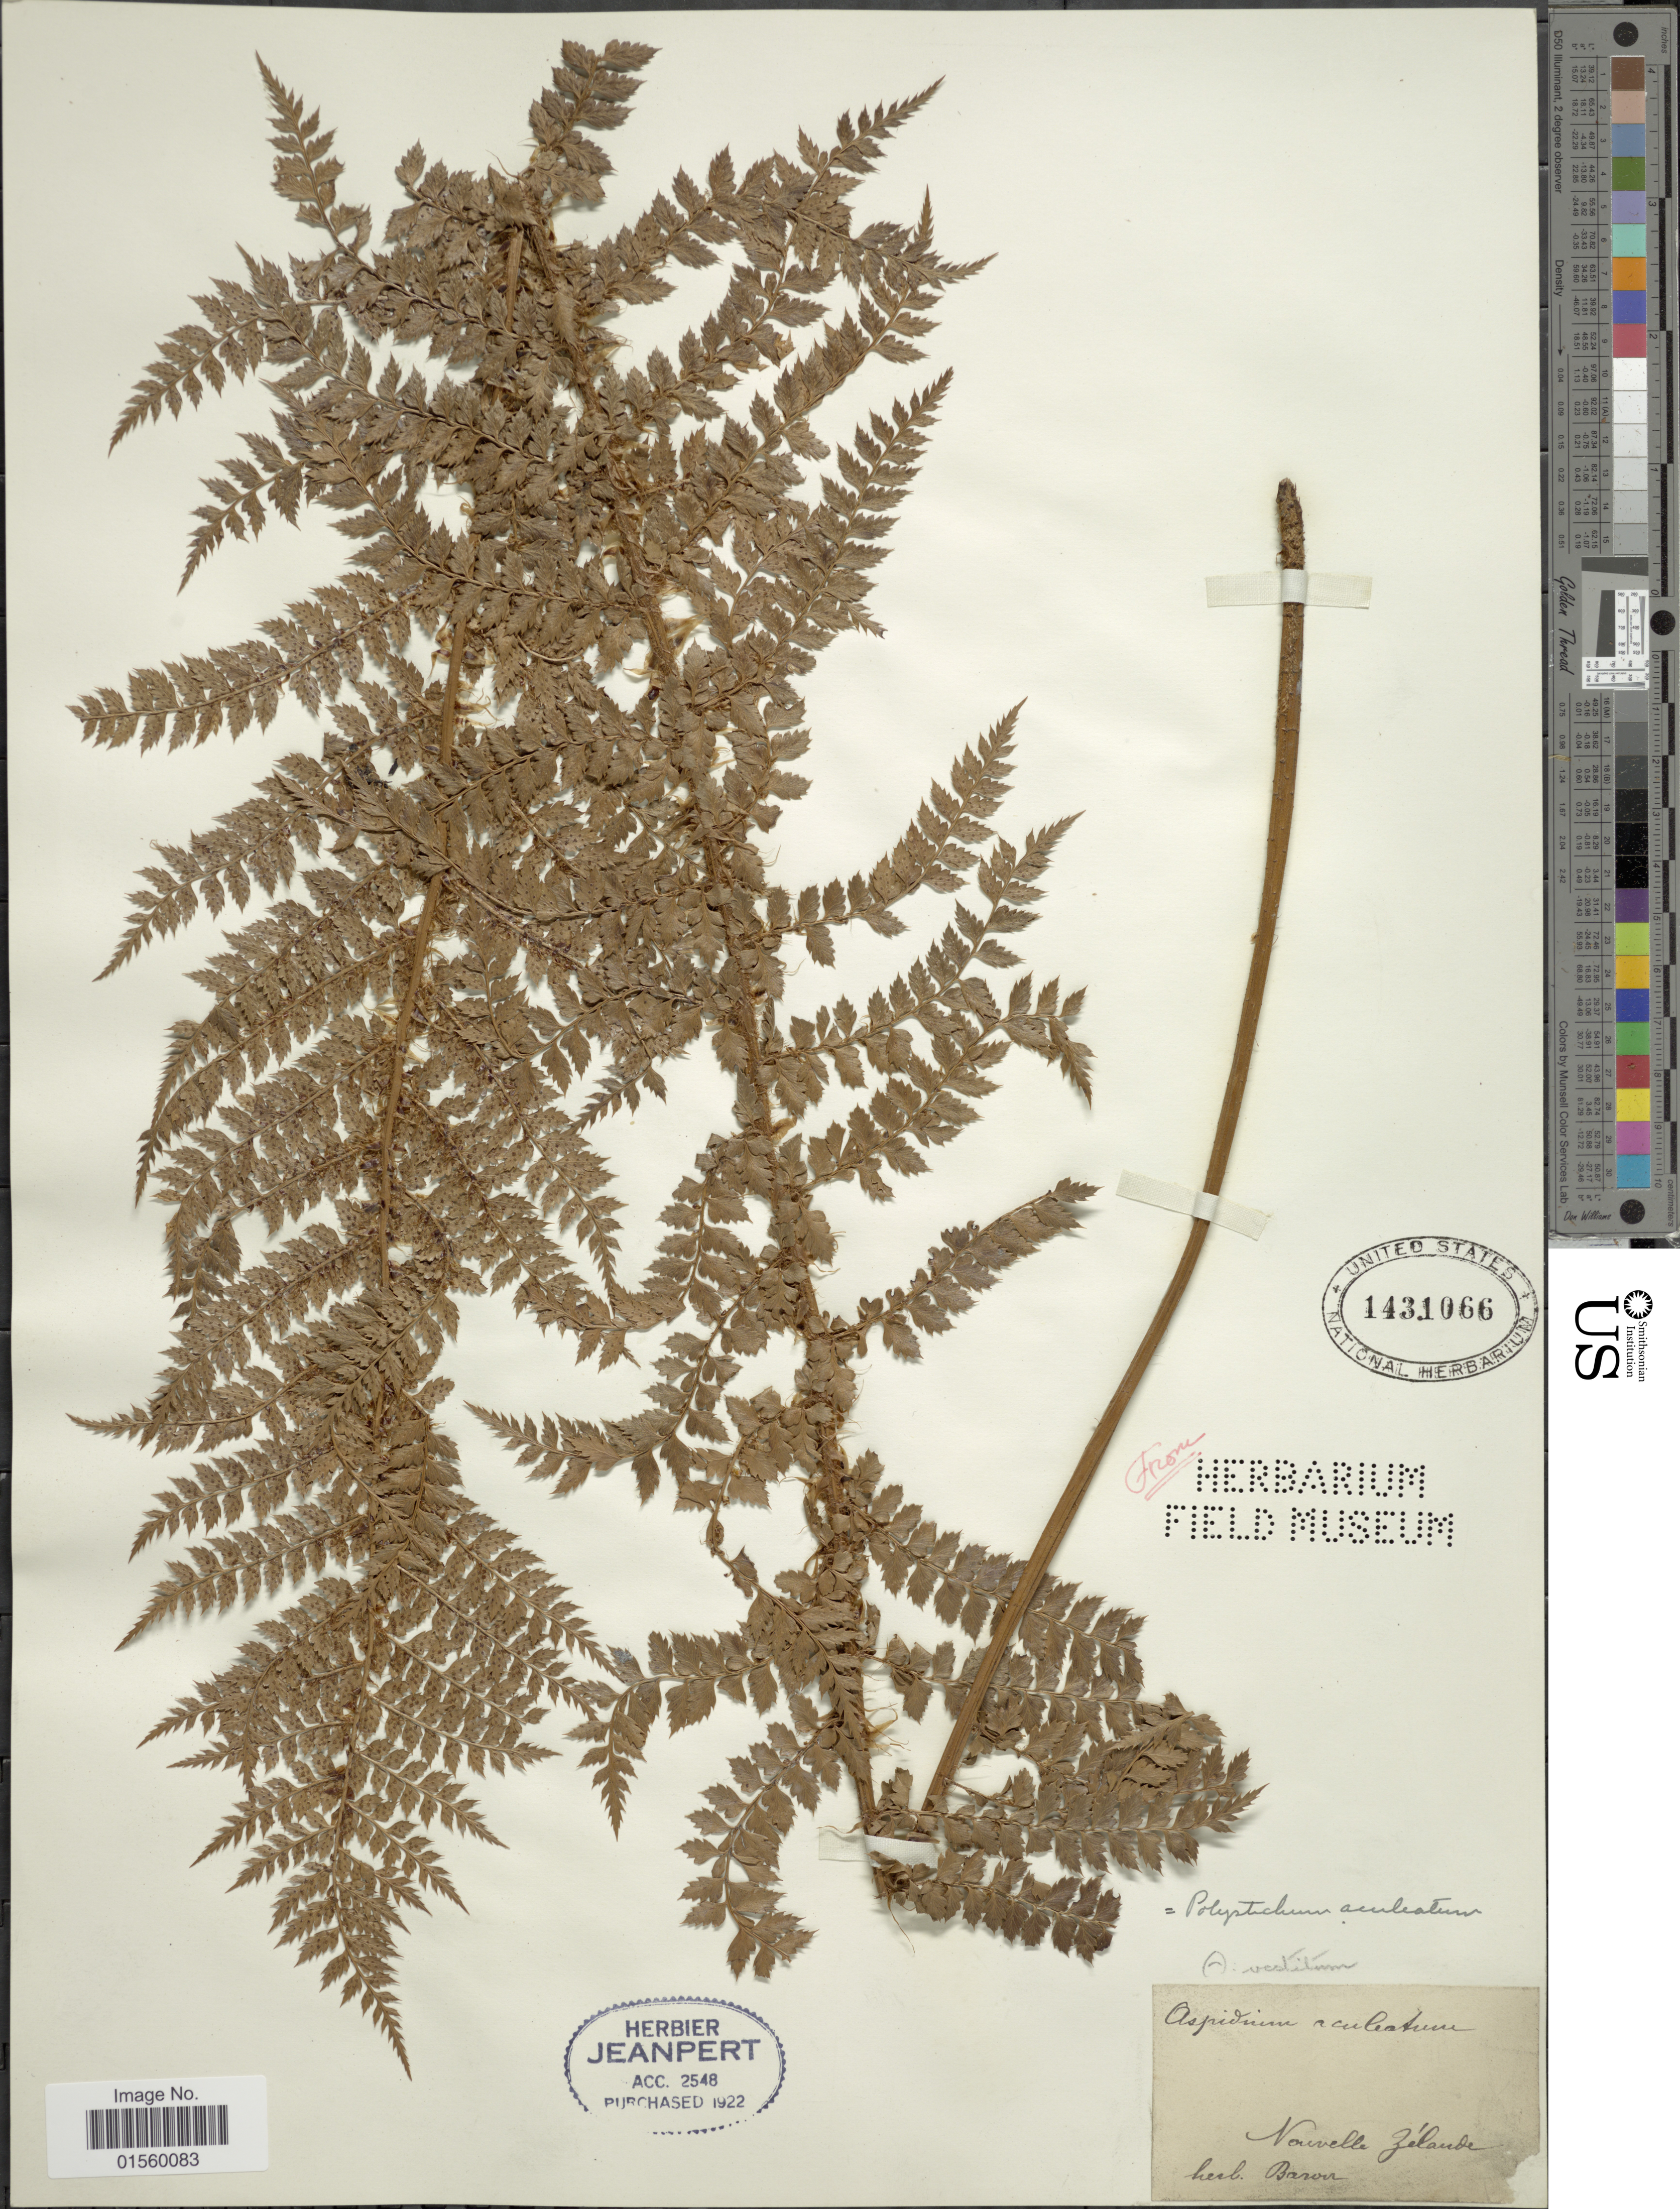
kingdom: Plantae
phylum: Tracheophyta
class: Polypodiopsida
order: Polypodiales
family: Dryopteridaceae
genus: Polystichum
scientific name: Polystichum vestitum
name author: (Sw.) C. Presl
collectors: ex herb. Baron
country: New Zealand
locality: Nouvelle Zelande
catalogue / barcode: US 1431066